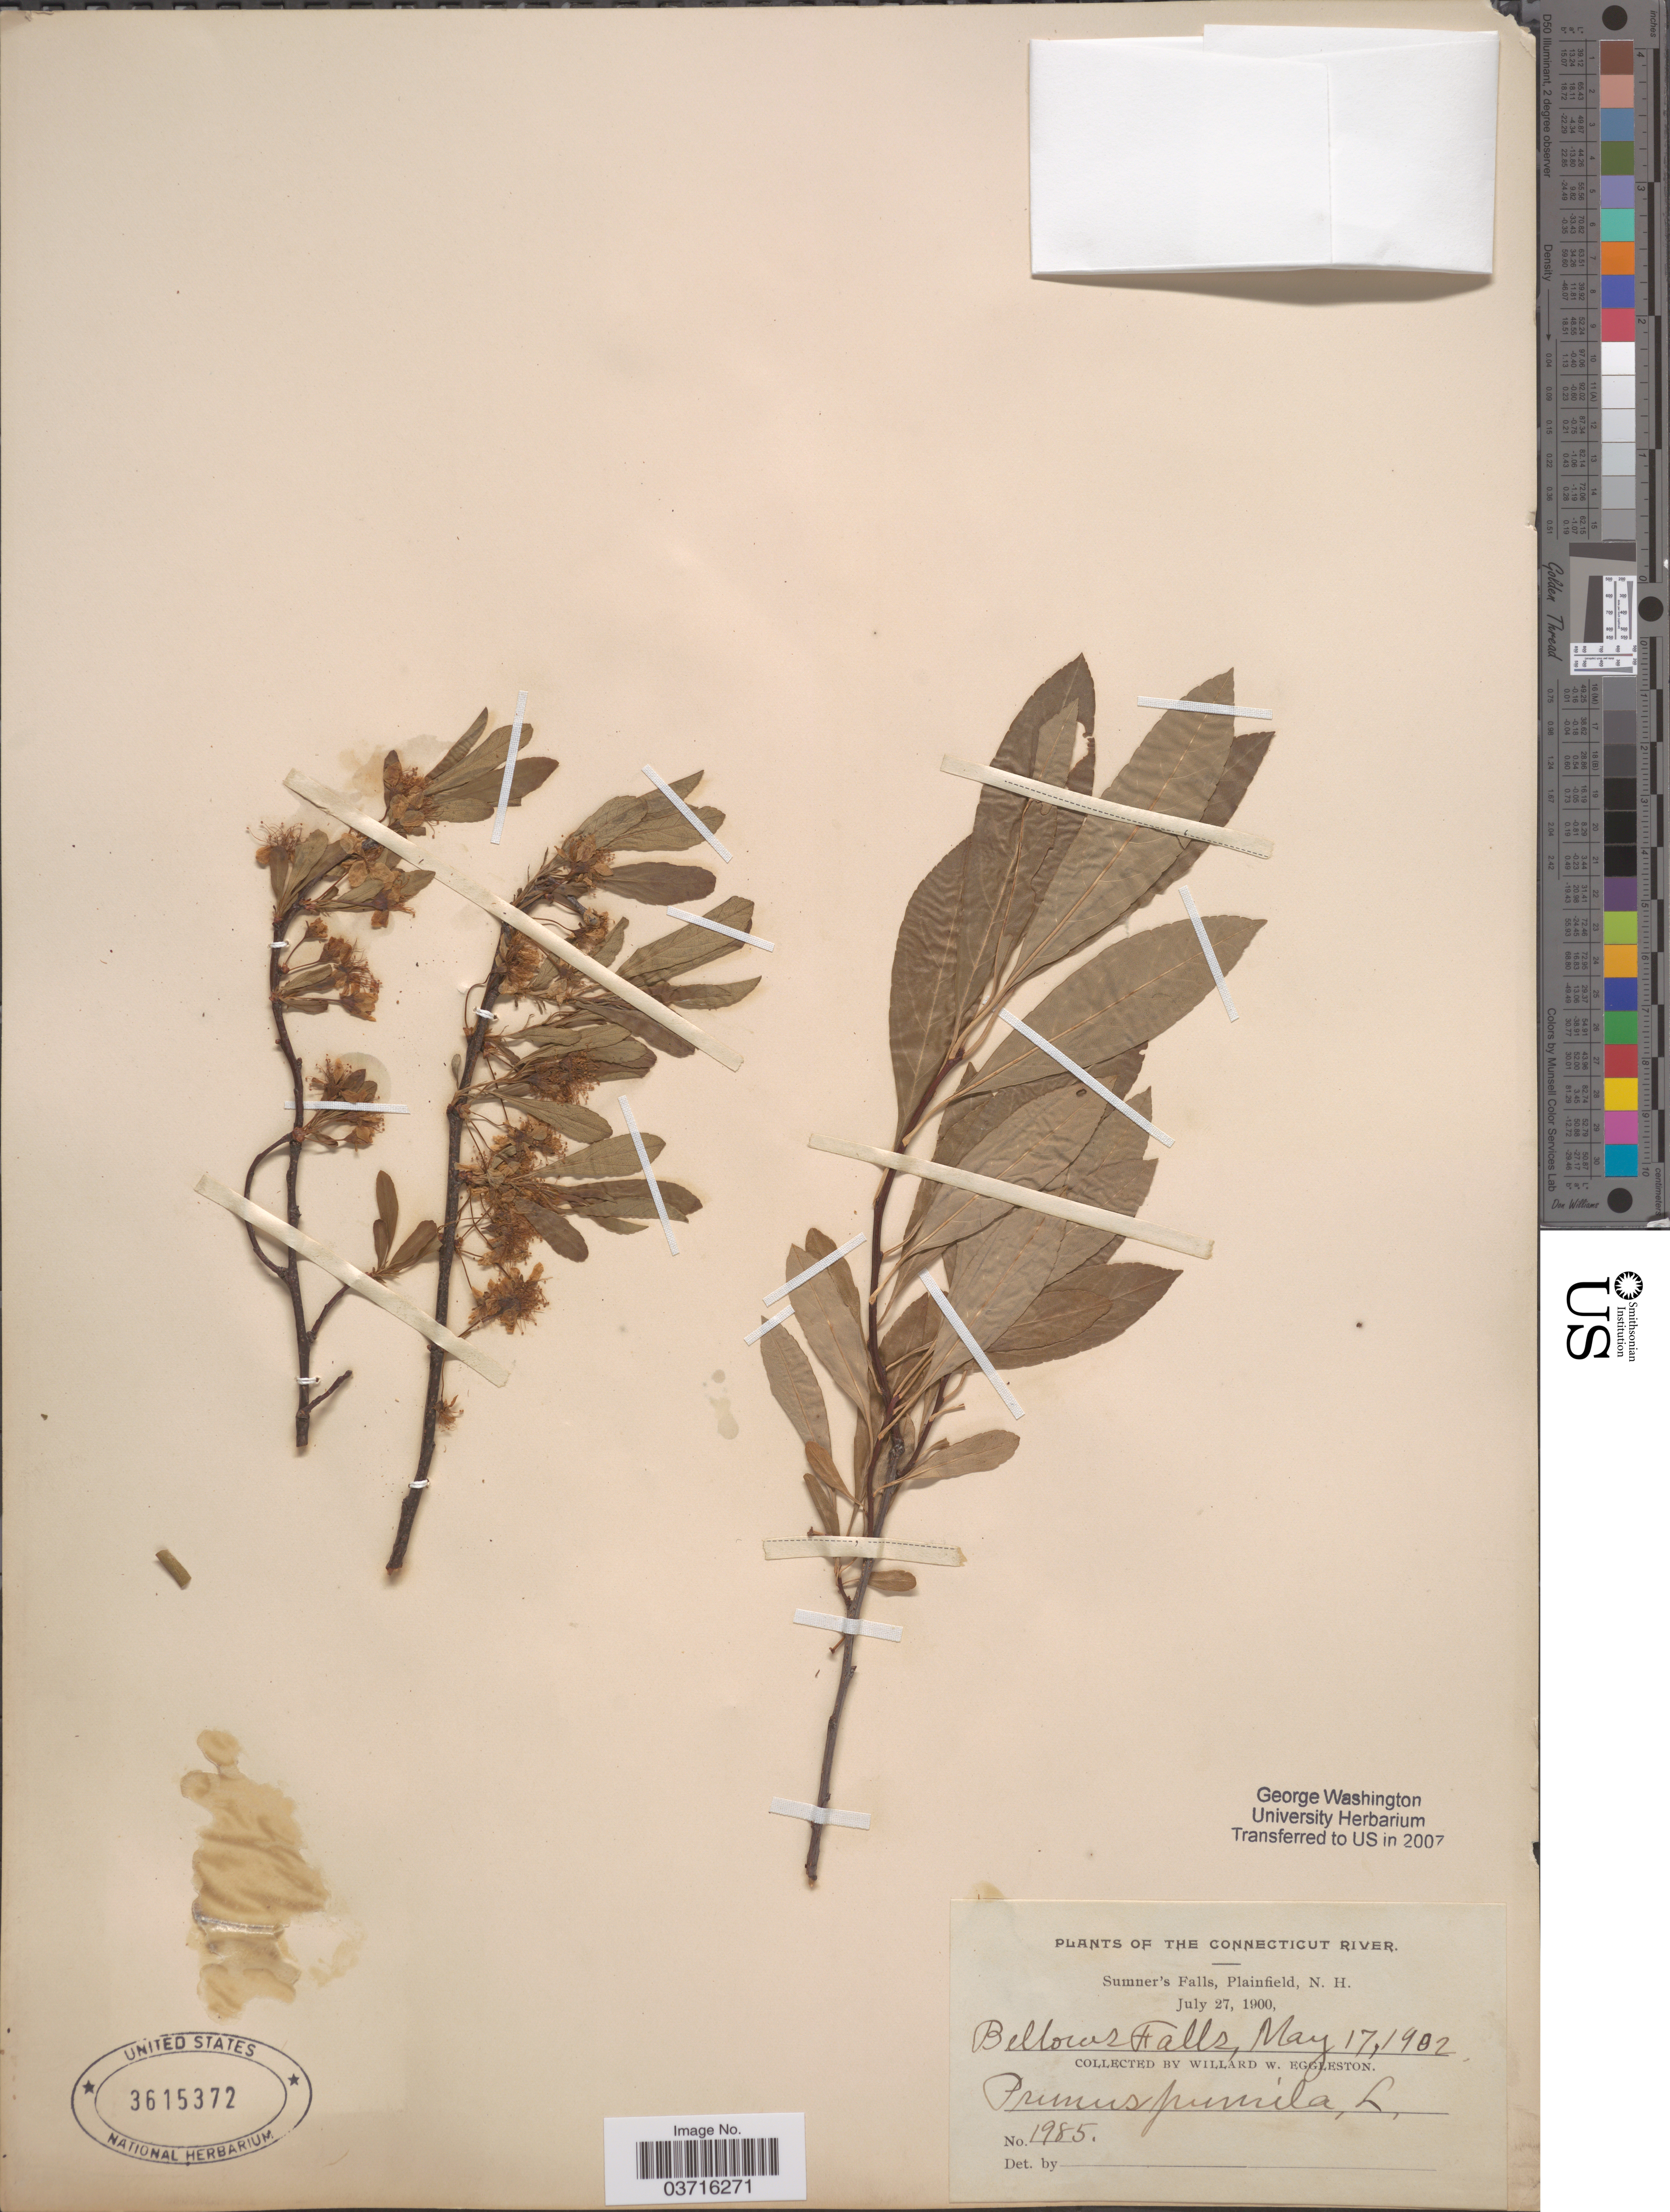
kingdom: Plantae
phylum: Tracheophyta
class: Magnoliopsida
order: Rosales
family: Rosaceae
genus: Prunus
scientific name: Prunus pumila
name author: L.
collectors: W. W. Eggleston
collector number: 1985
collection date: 1900-07-27/1902-05-17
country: United States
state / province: New Hampshire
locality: The Connecticut River. Sumer's Falls, Plainfield. Bellows Falls.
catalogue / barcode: US 3615372